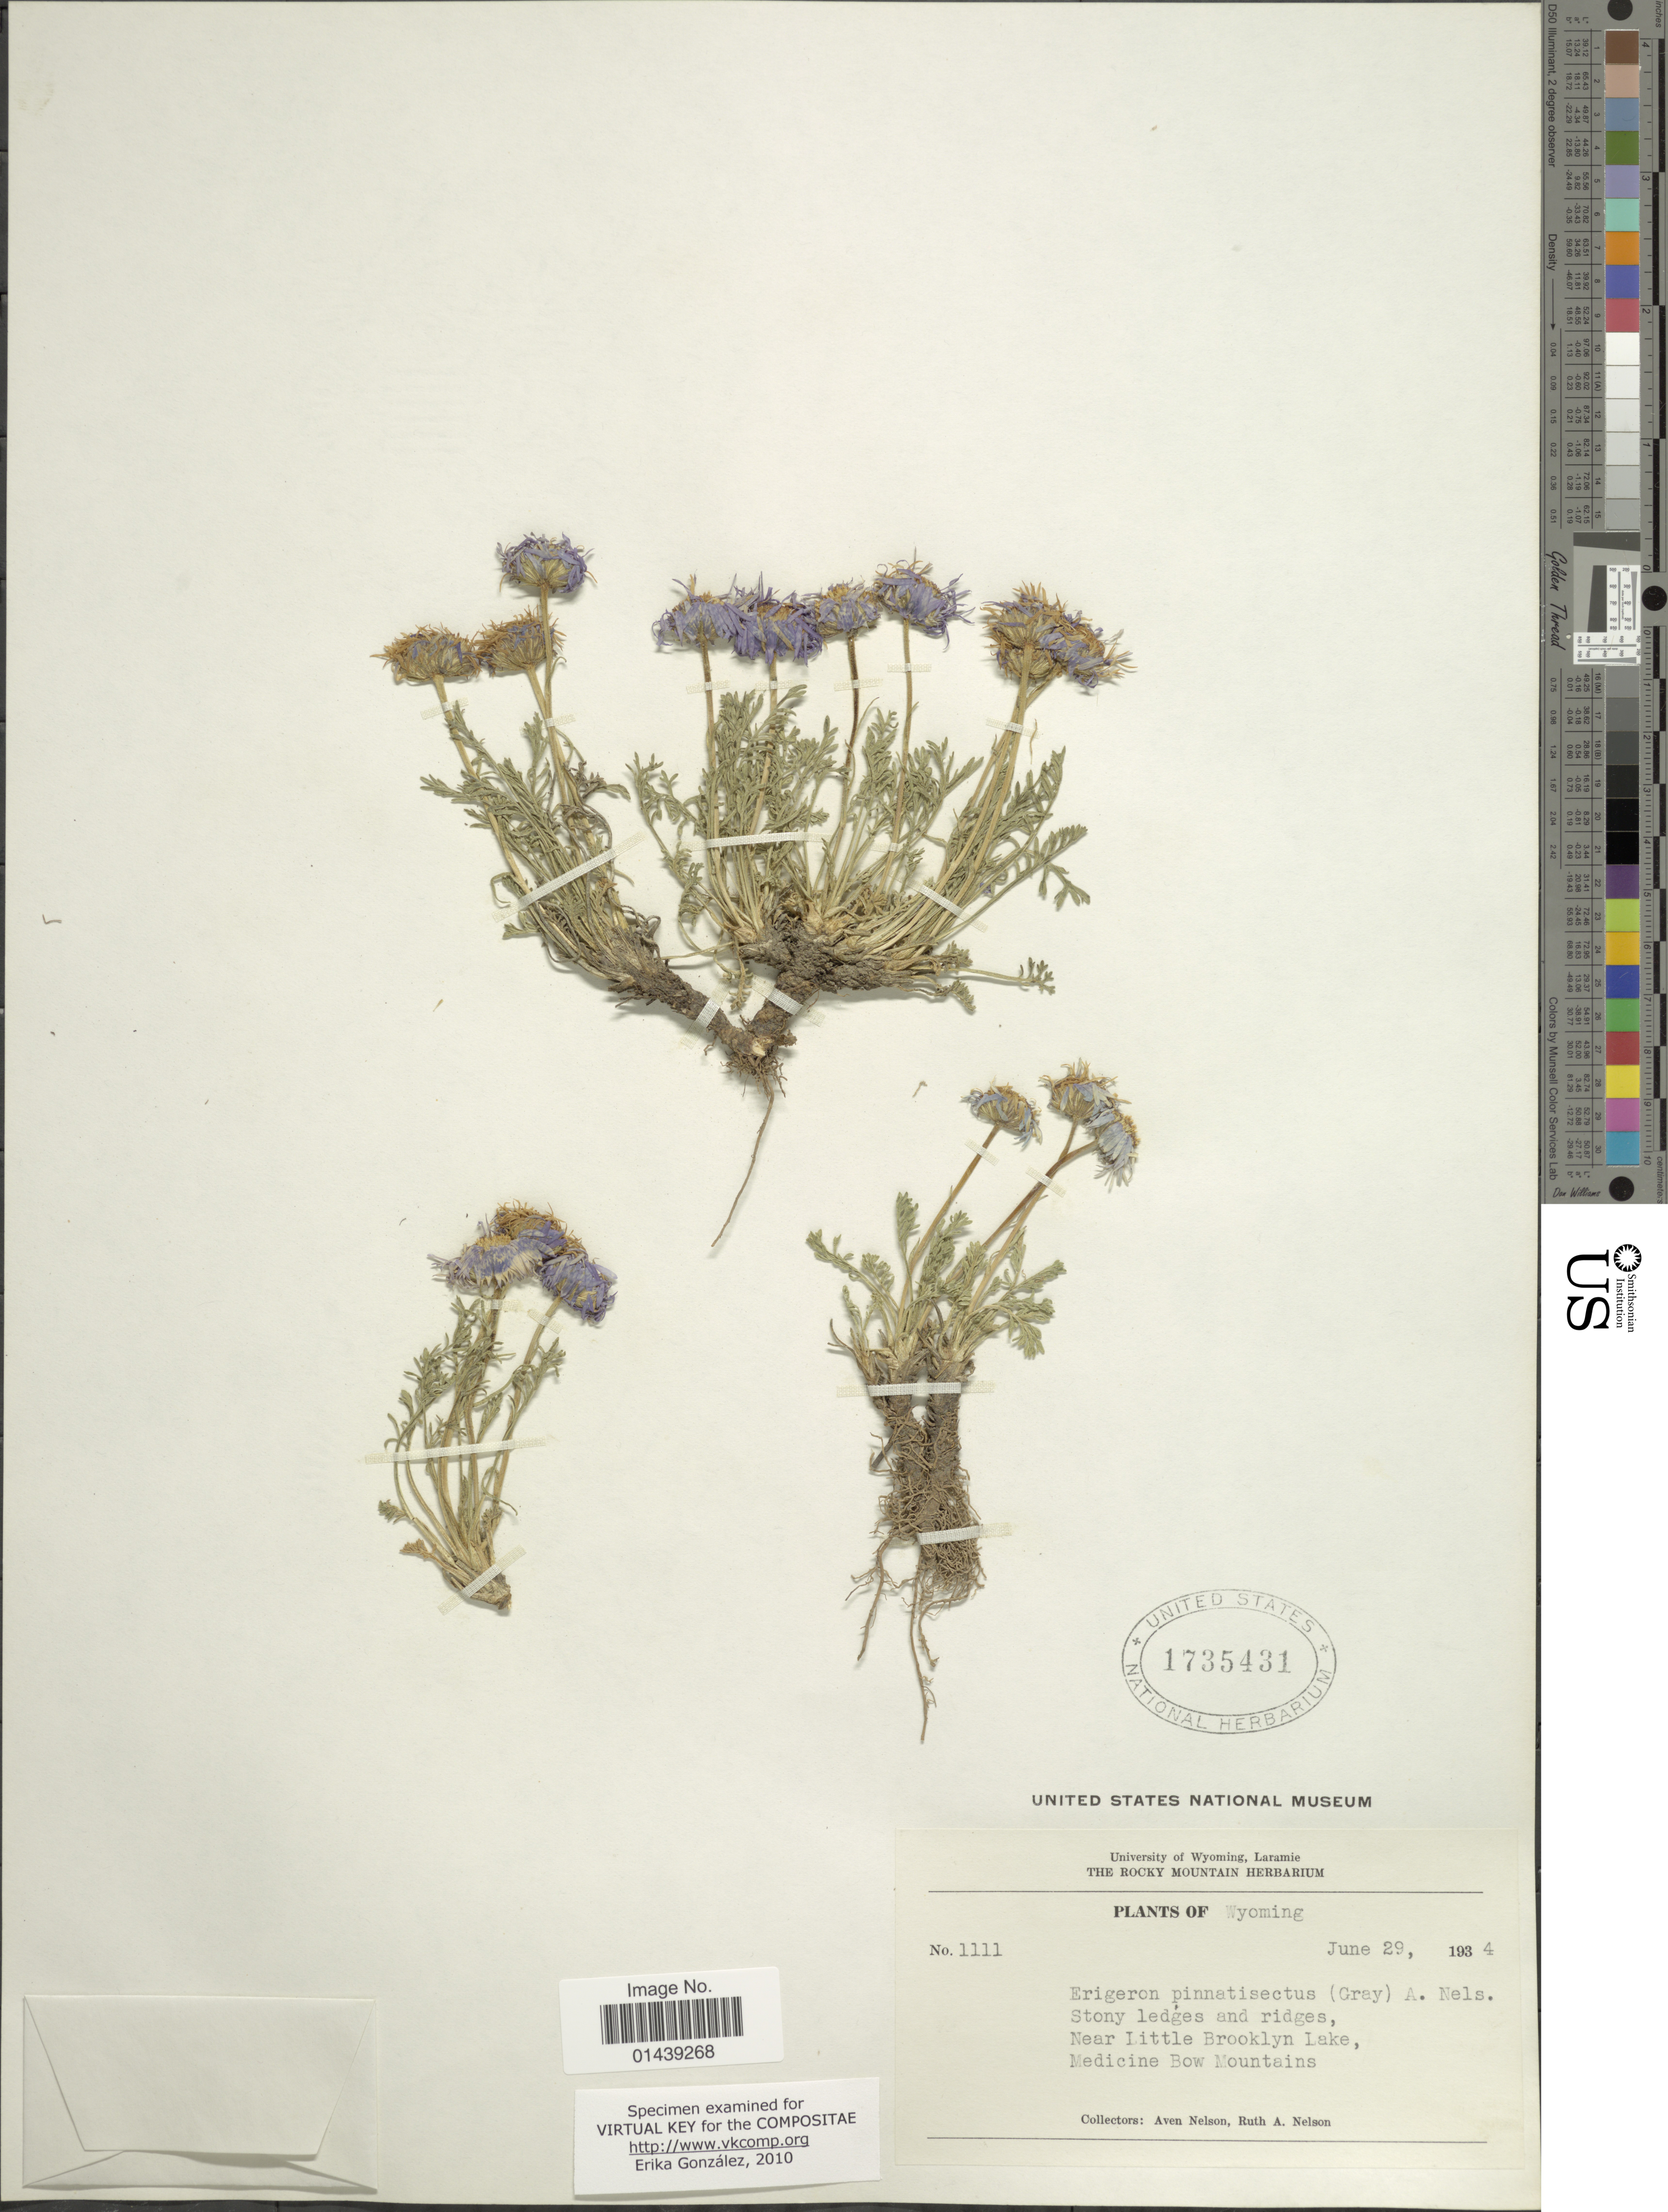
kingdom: Plantae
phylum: Tracheophyta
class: Magnoliopsida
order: Asterales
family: Asteraceae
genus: Erigeron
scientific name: Erigeron pinnatisectus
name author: (A. Gray) A. Nelson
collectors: A. Nelson & R. A. Nelson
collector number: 1111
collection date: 1934-06-29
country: United States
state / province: Wyoming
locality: Near Little Brooklyn Lake, Medicine Bow Mountains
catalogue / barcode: US 1735431